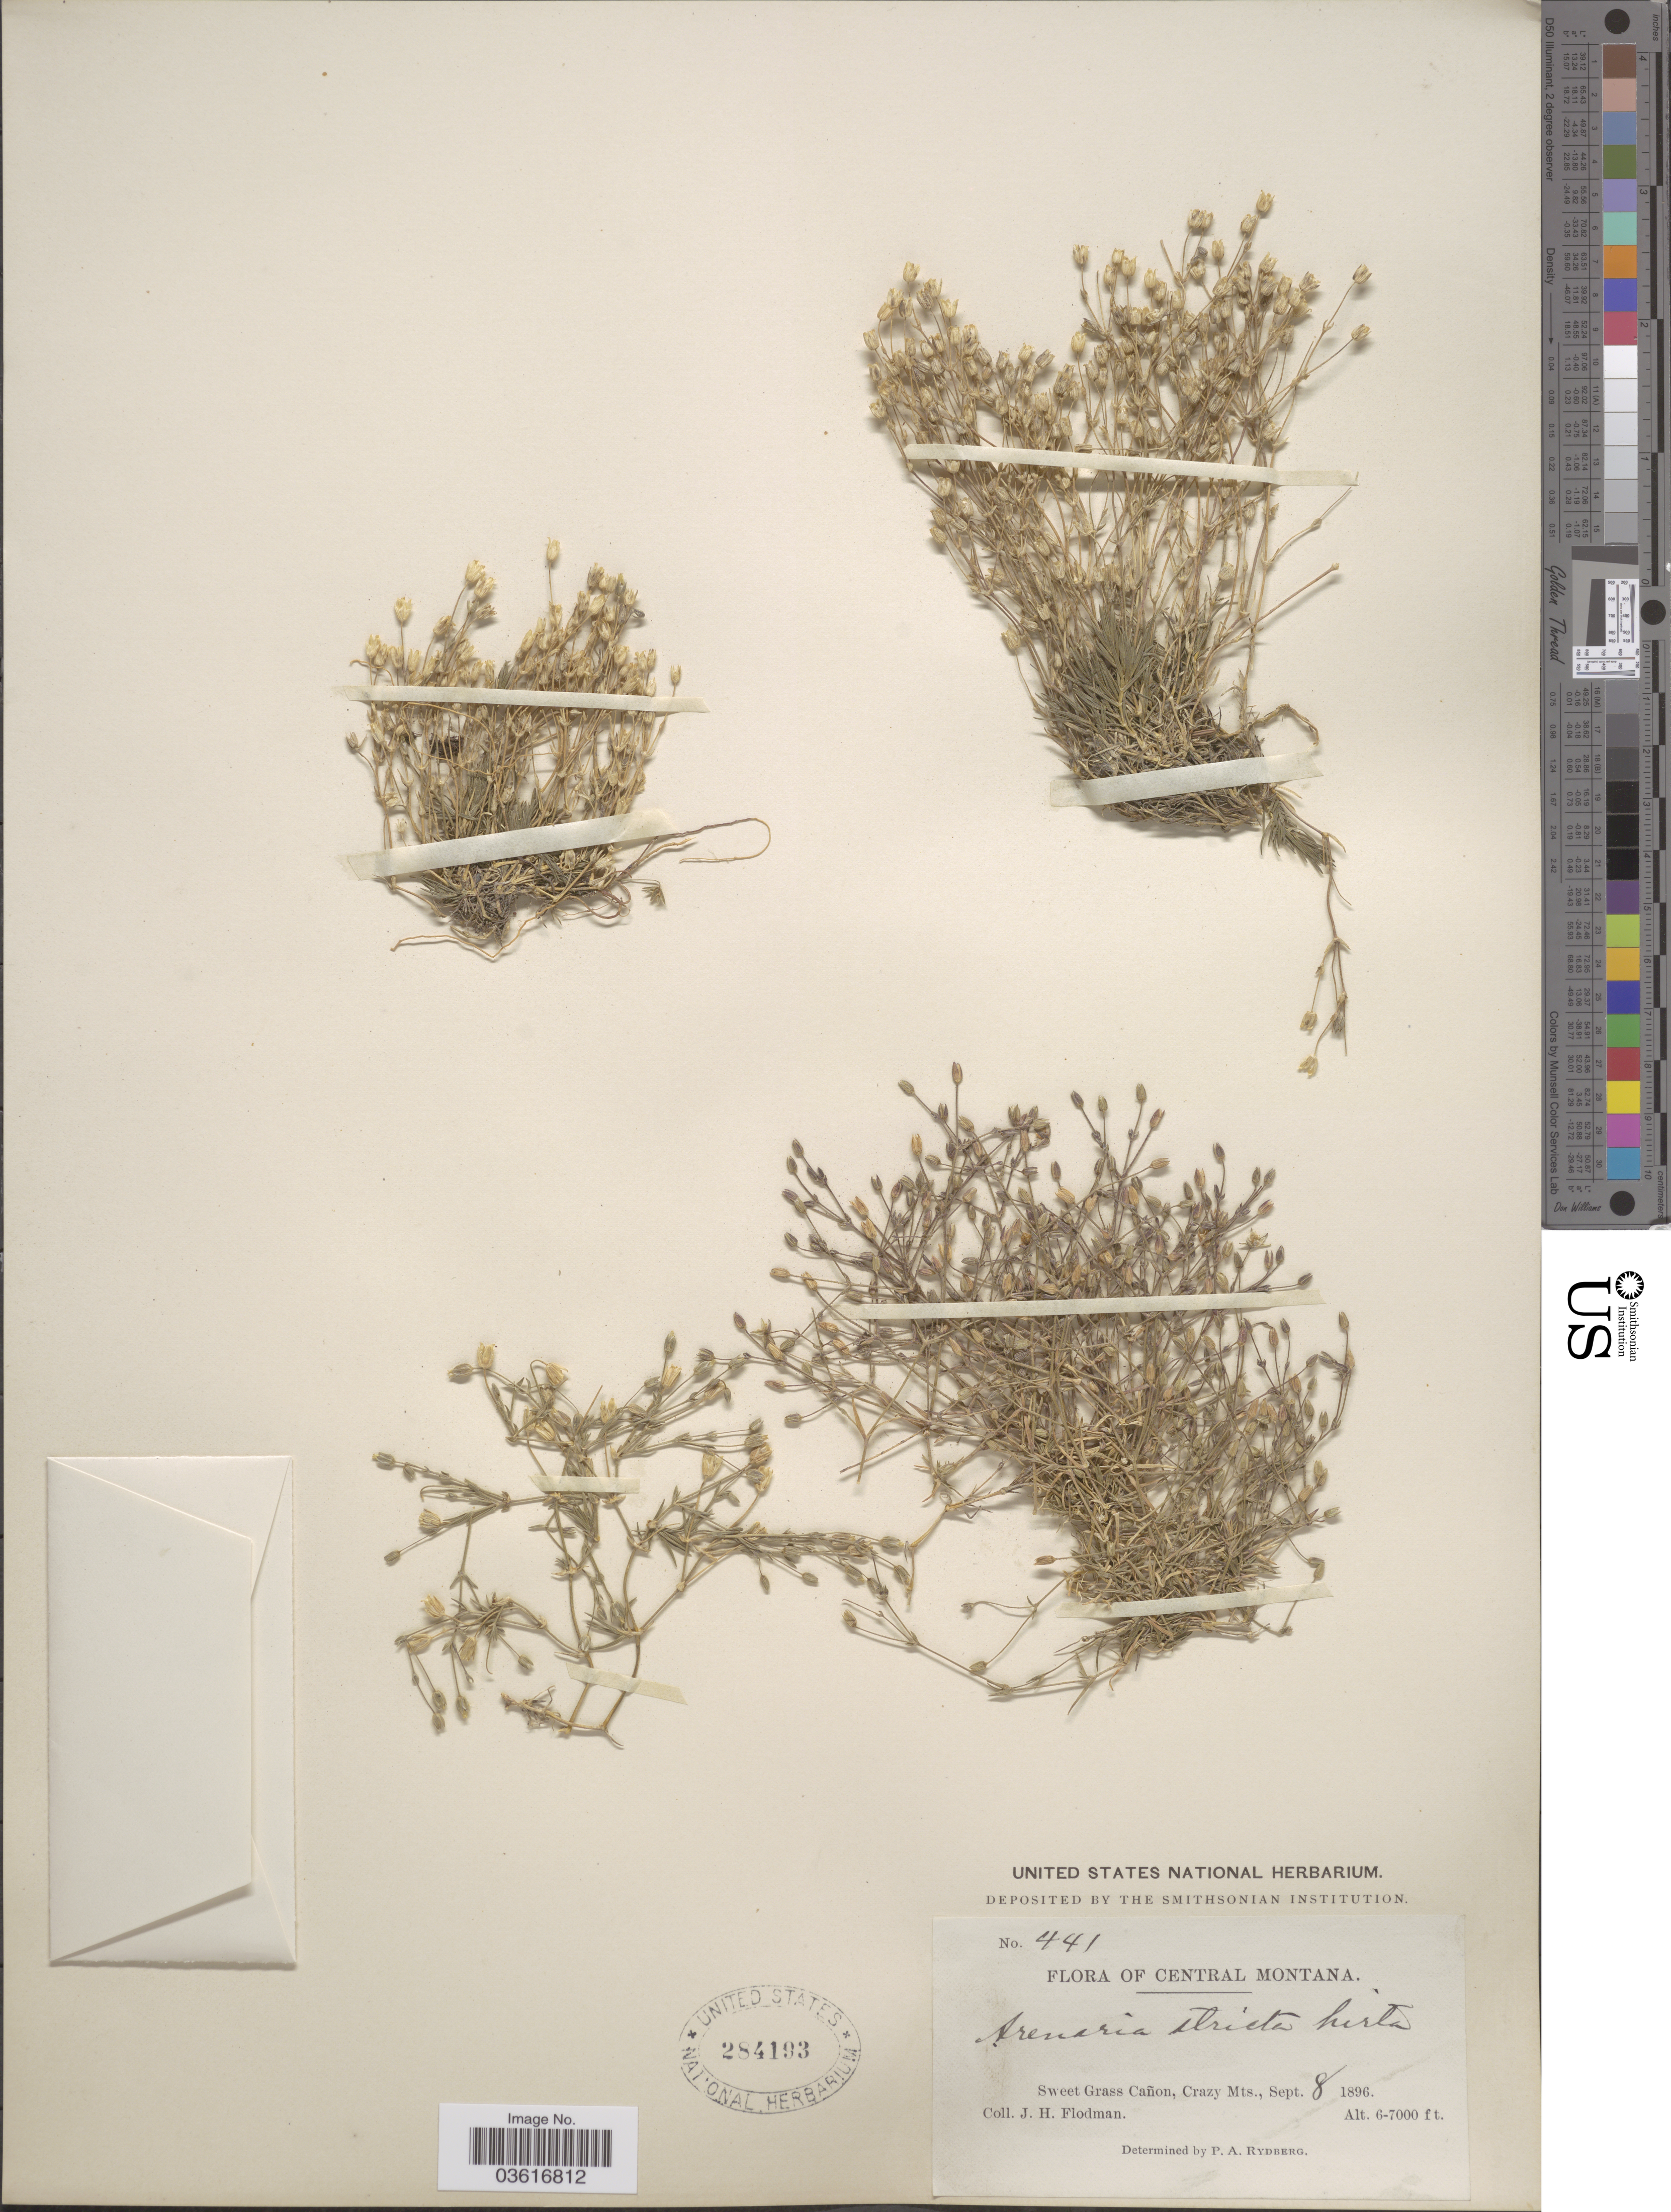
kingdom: Plantae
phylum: Tracheophyta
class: Magnoliopsida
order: Caryophyllales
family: Caryophyllaceae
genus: Minuartia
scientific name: Minuartia stricta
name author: (Sw.) Hiern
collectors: J. Flodman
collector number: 441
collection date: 1896-09-08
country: United States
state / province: Montana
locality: Central Montana. Sweet Grass Cañon, Crazy Mts.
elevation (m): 1829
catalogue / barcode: US 284193